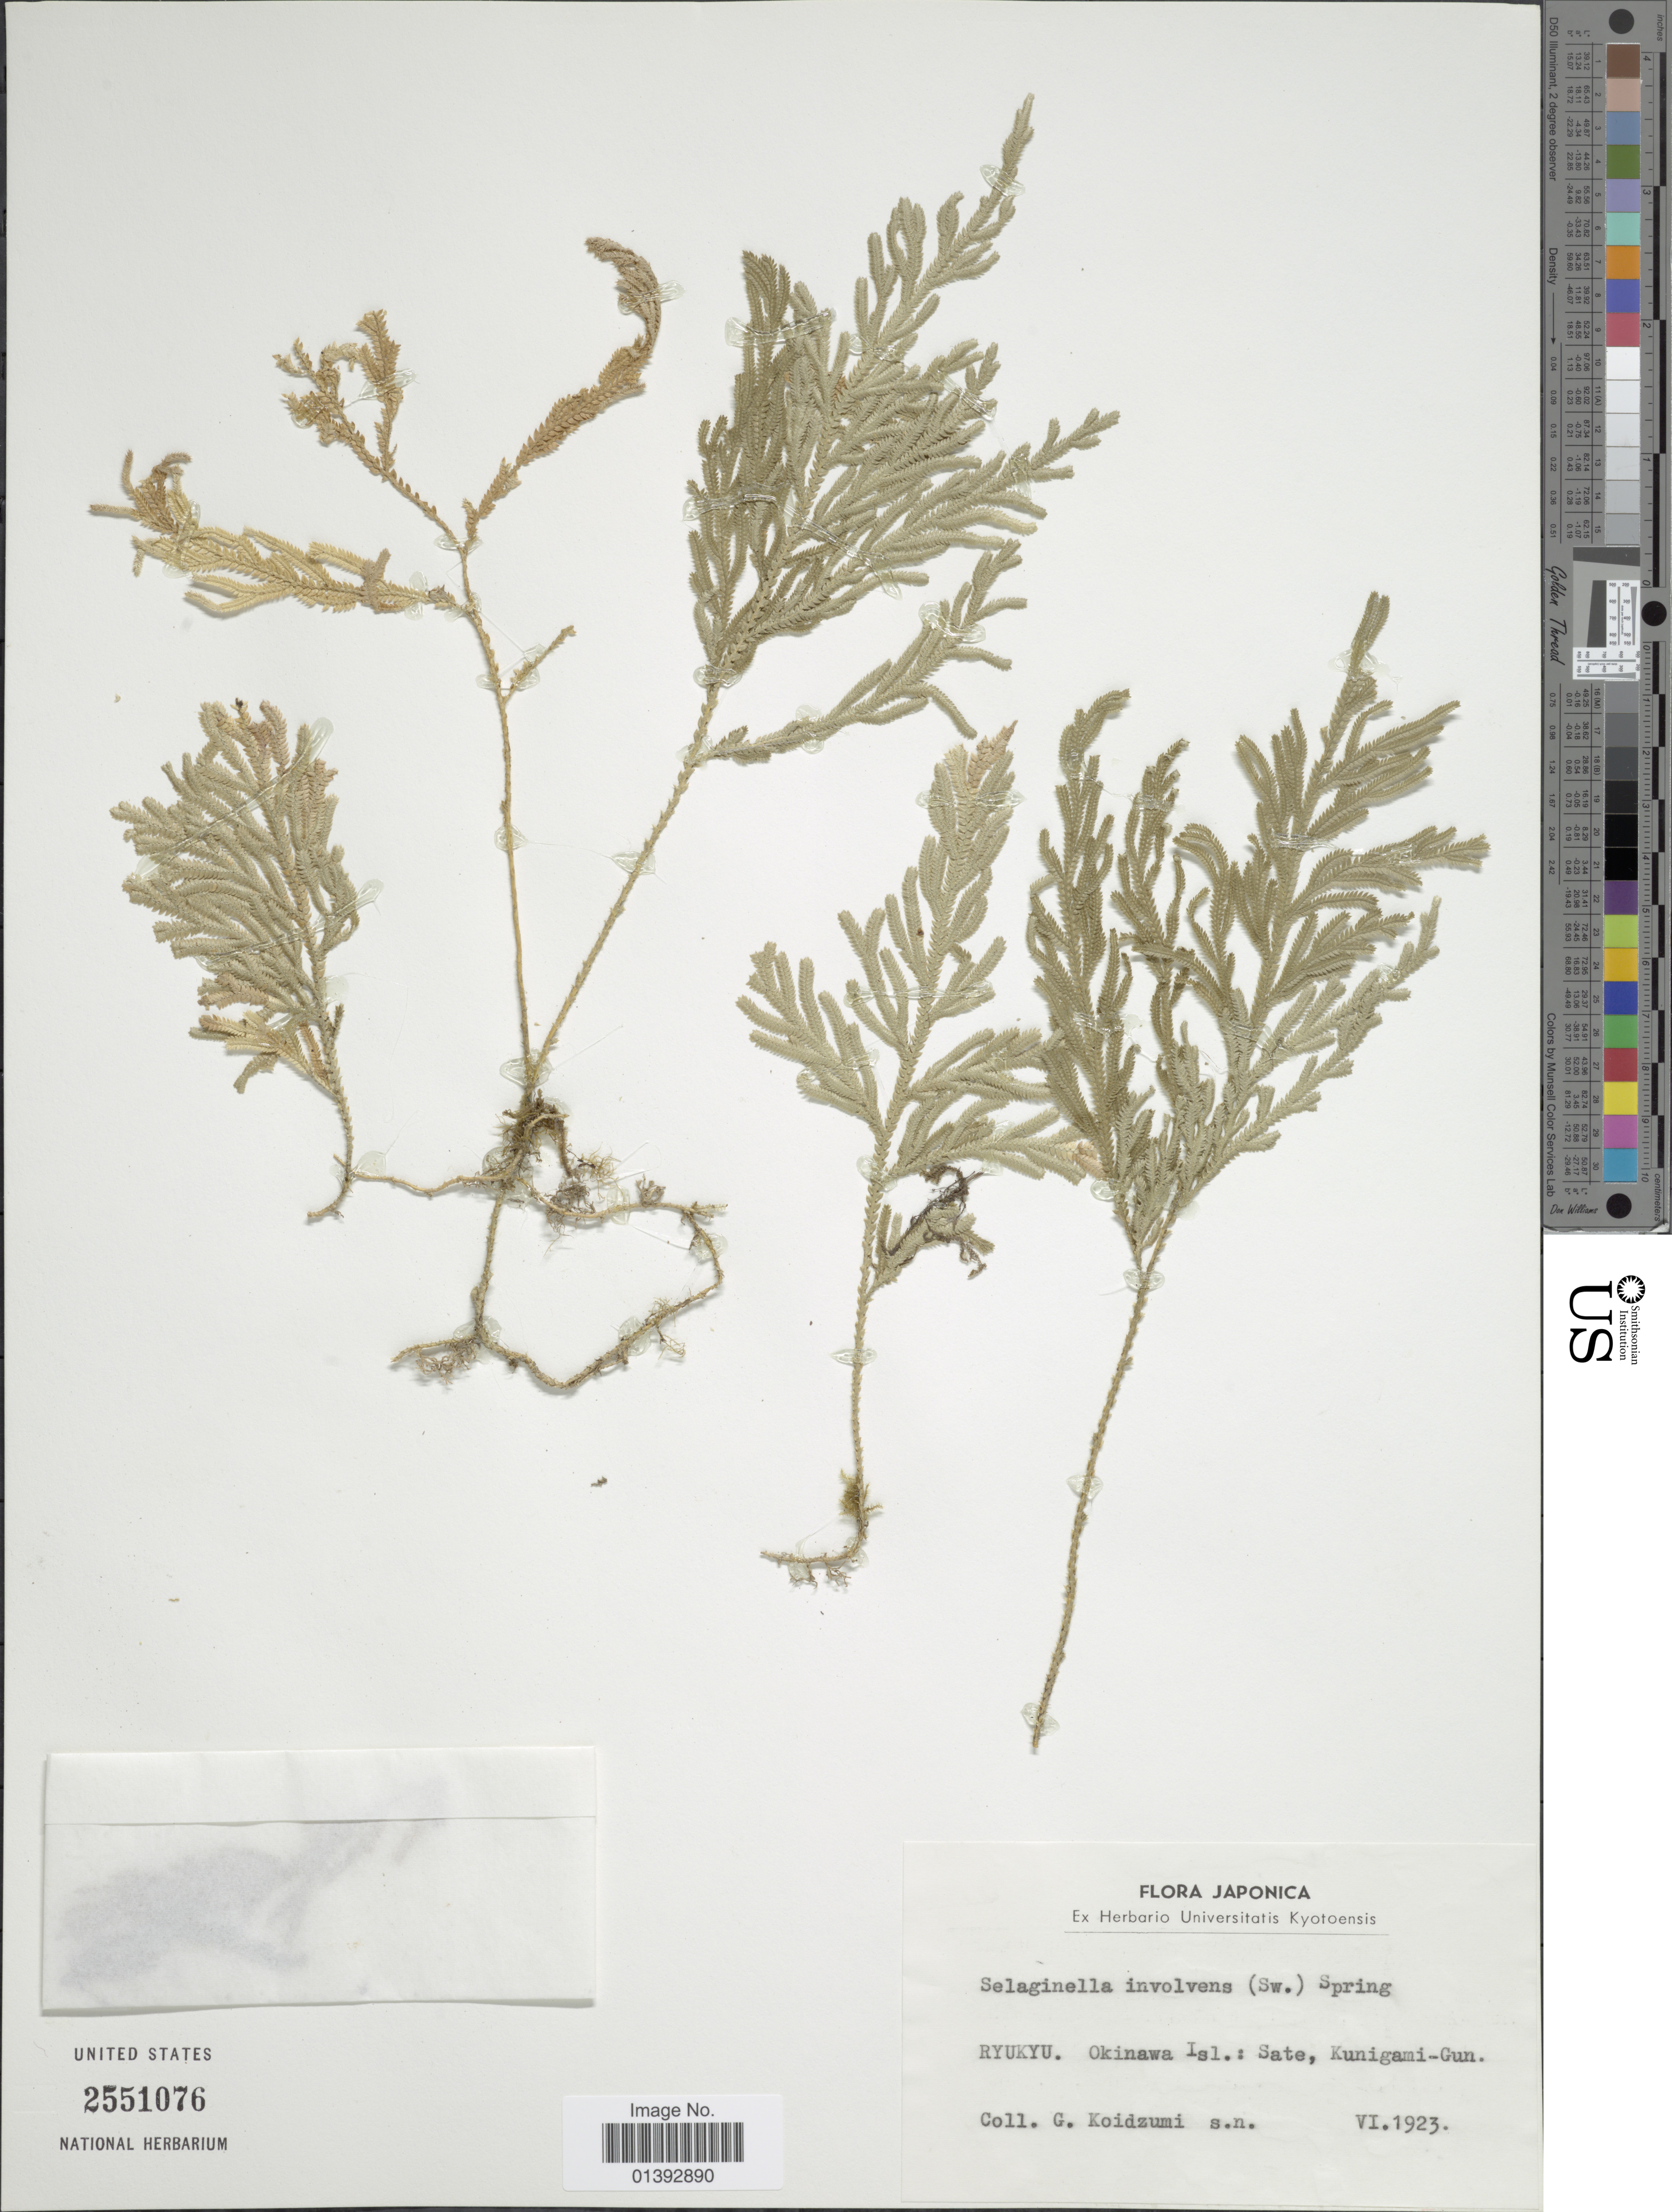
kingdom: Plantae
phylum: Tracheophyta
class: Lycopodiopsida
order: Selaginellales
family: Selaginellaceae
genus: Selaginella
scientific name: Selaginella involvens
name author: (Sw.) Spring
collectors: G. Koidzumi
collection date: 1923-06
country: Japan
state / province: Okinawa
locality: Ryukyu: State, Kunigami-Gun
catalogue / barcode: US 2551076